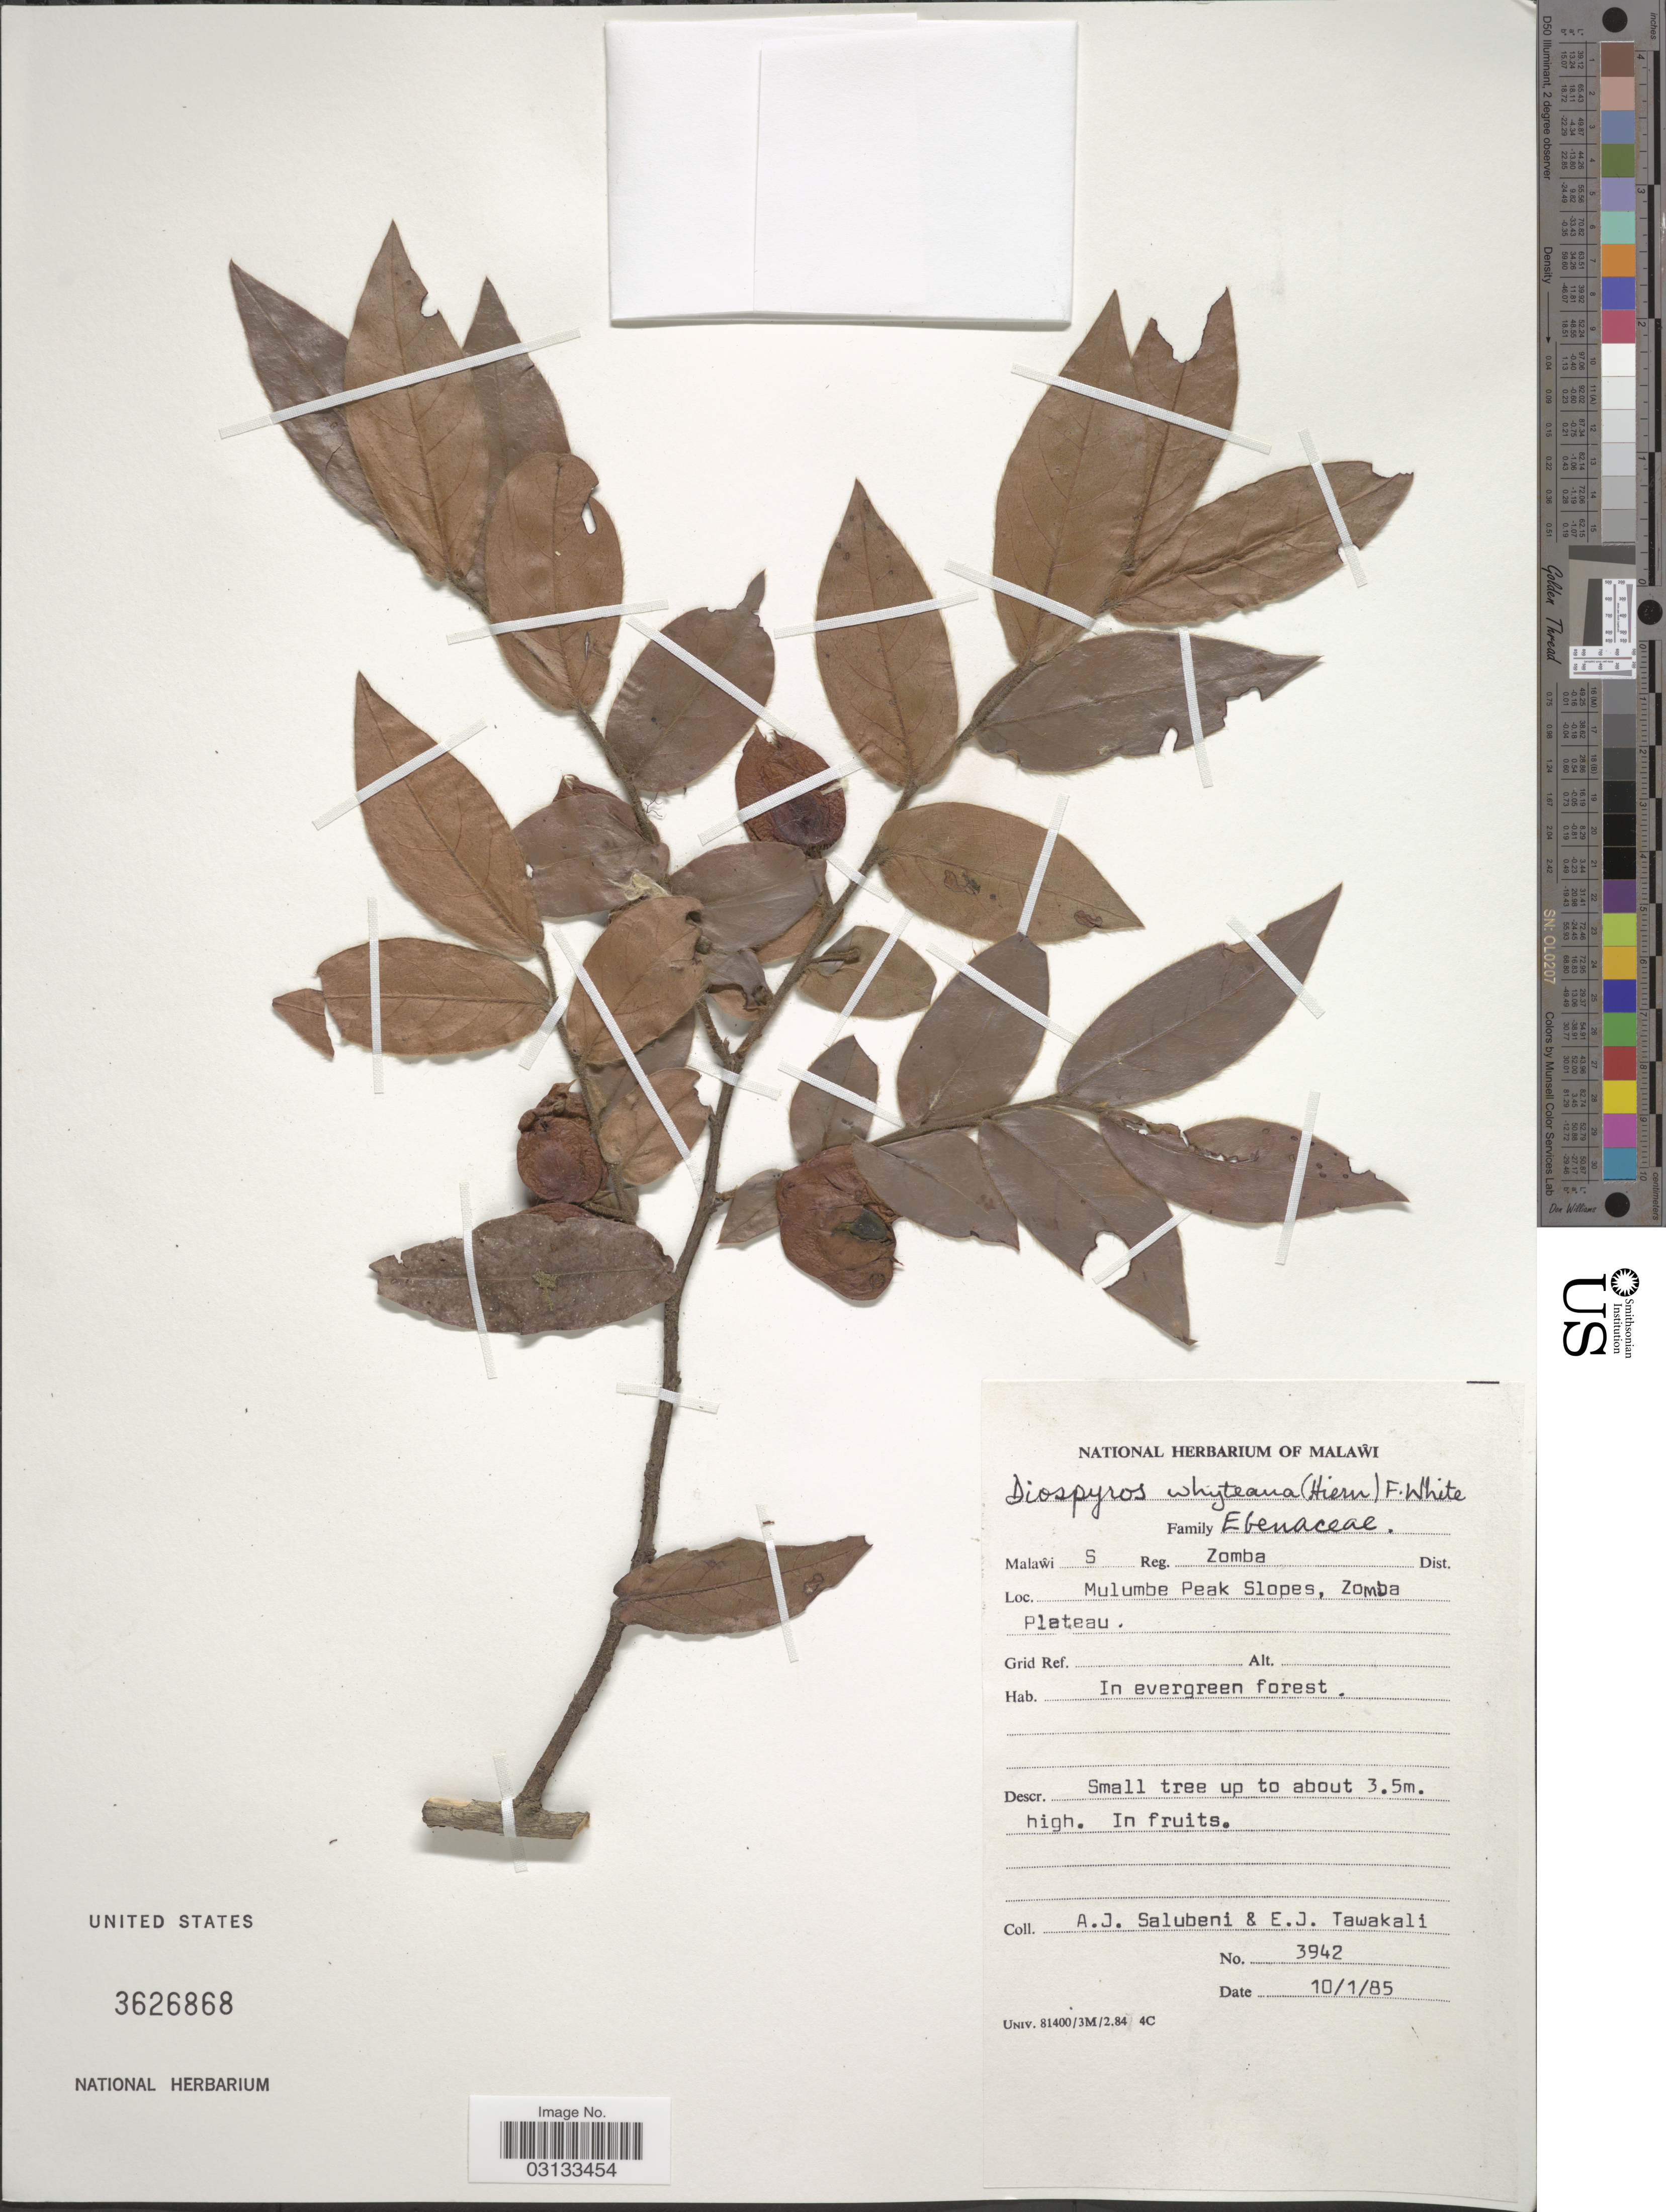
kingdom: Plantae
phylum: Tracheophyta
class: Magnoliopsida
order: Ericales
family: Ebenaceae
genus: Diospyros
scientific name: Diospyros whyteana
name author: (Hiern) F. White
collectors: A. J. Salubeni & E. Tawakali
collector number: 3942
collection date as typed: Transcribed d/m/y: 10/1/85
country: Malawi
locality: Malawi S, Reg. Zomba Dist., Mulumbe Peak Slopes, Zomba Plateau.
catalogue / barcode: US 3626868